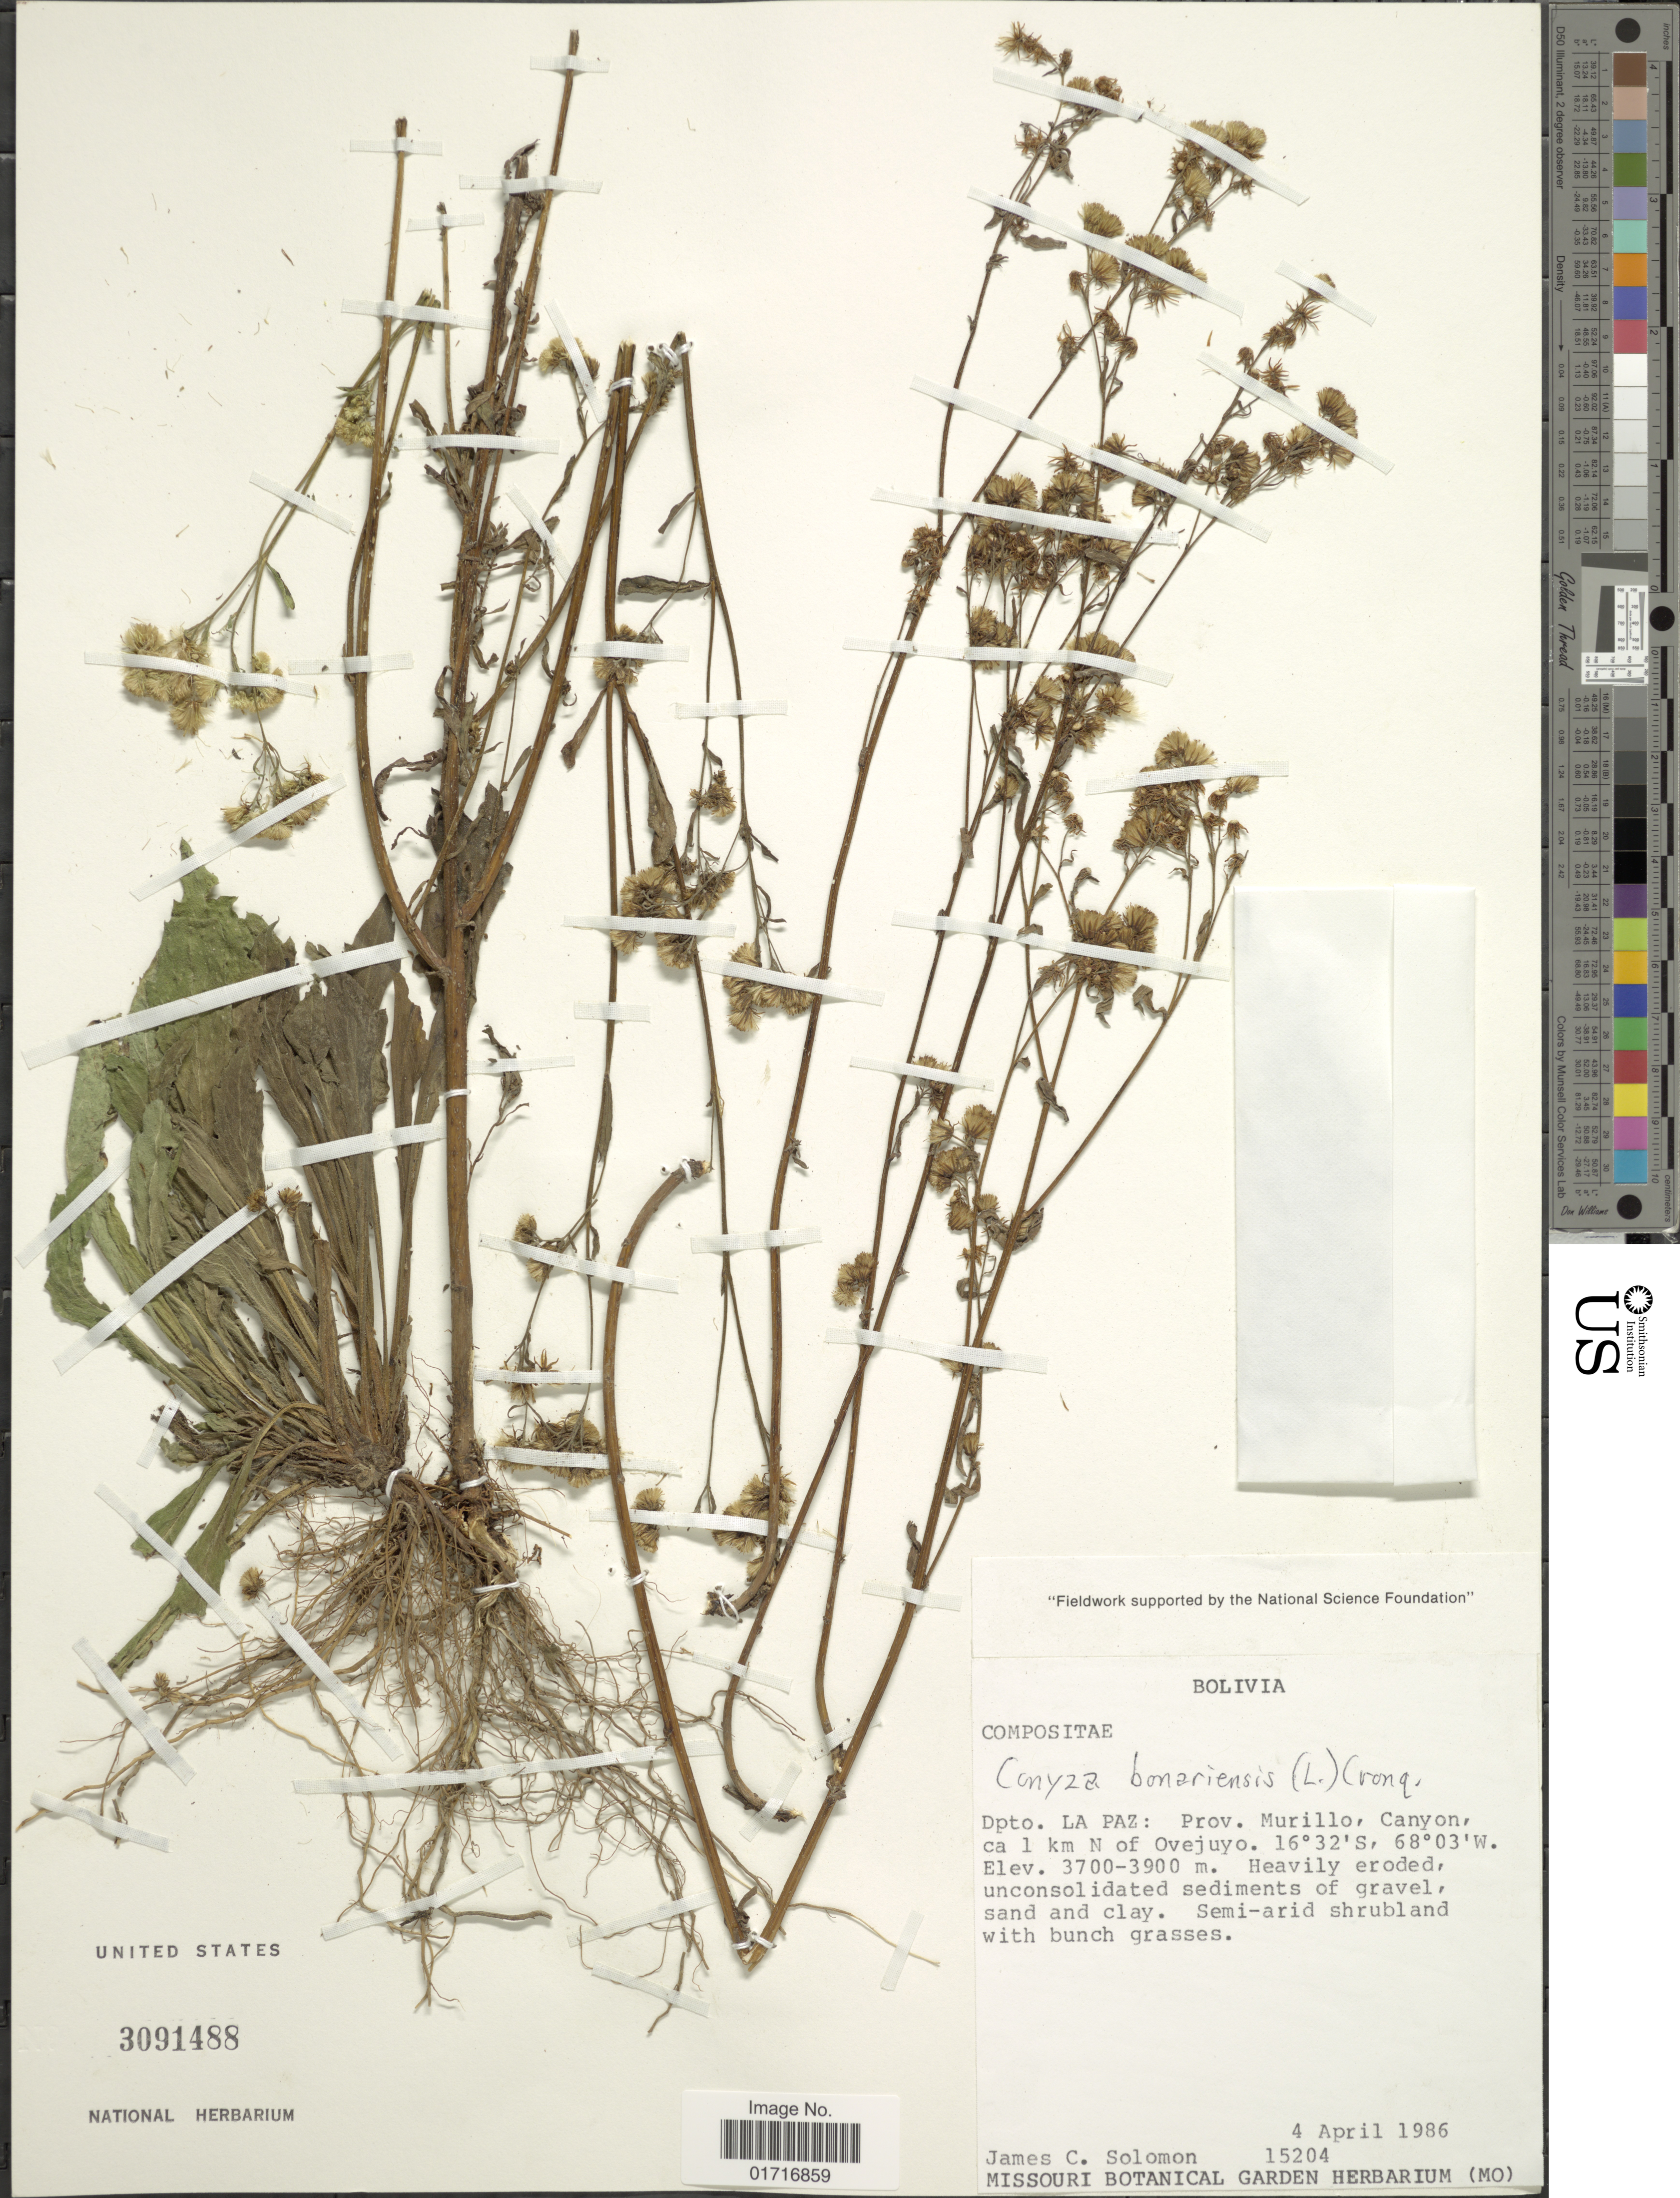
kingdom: Plantae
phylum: Tracheophyta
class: Magnoliopsida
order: Asterales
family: Asteraceae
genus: Conyza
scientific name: Conyza bonariensis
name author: (L.) Cronq.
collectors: J. C. Solomon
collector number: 15204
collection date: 1986-04-04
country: Bolivia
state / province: La Paz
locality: Dpto. La Paz: Prov. Murillo, Canyon, ca 1 km N of Overjuyo.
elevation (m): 3700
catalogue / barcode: US 3091488